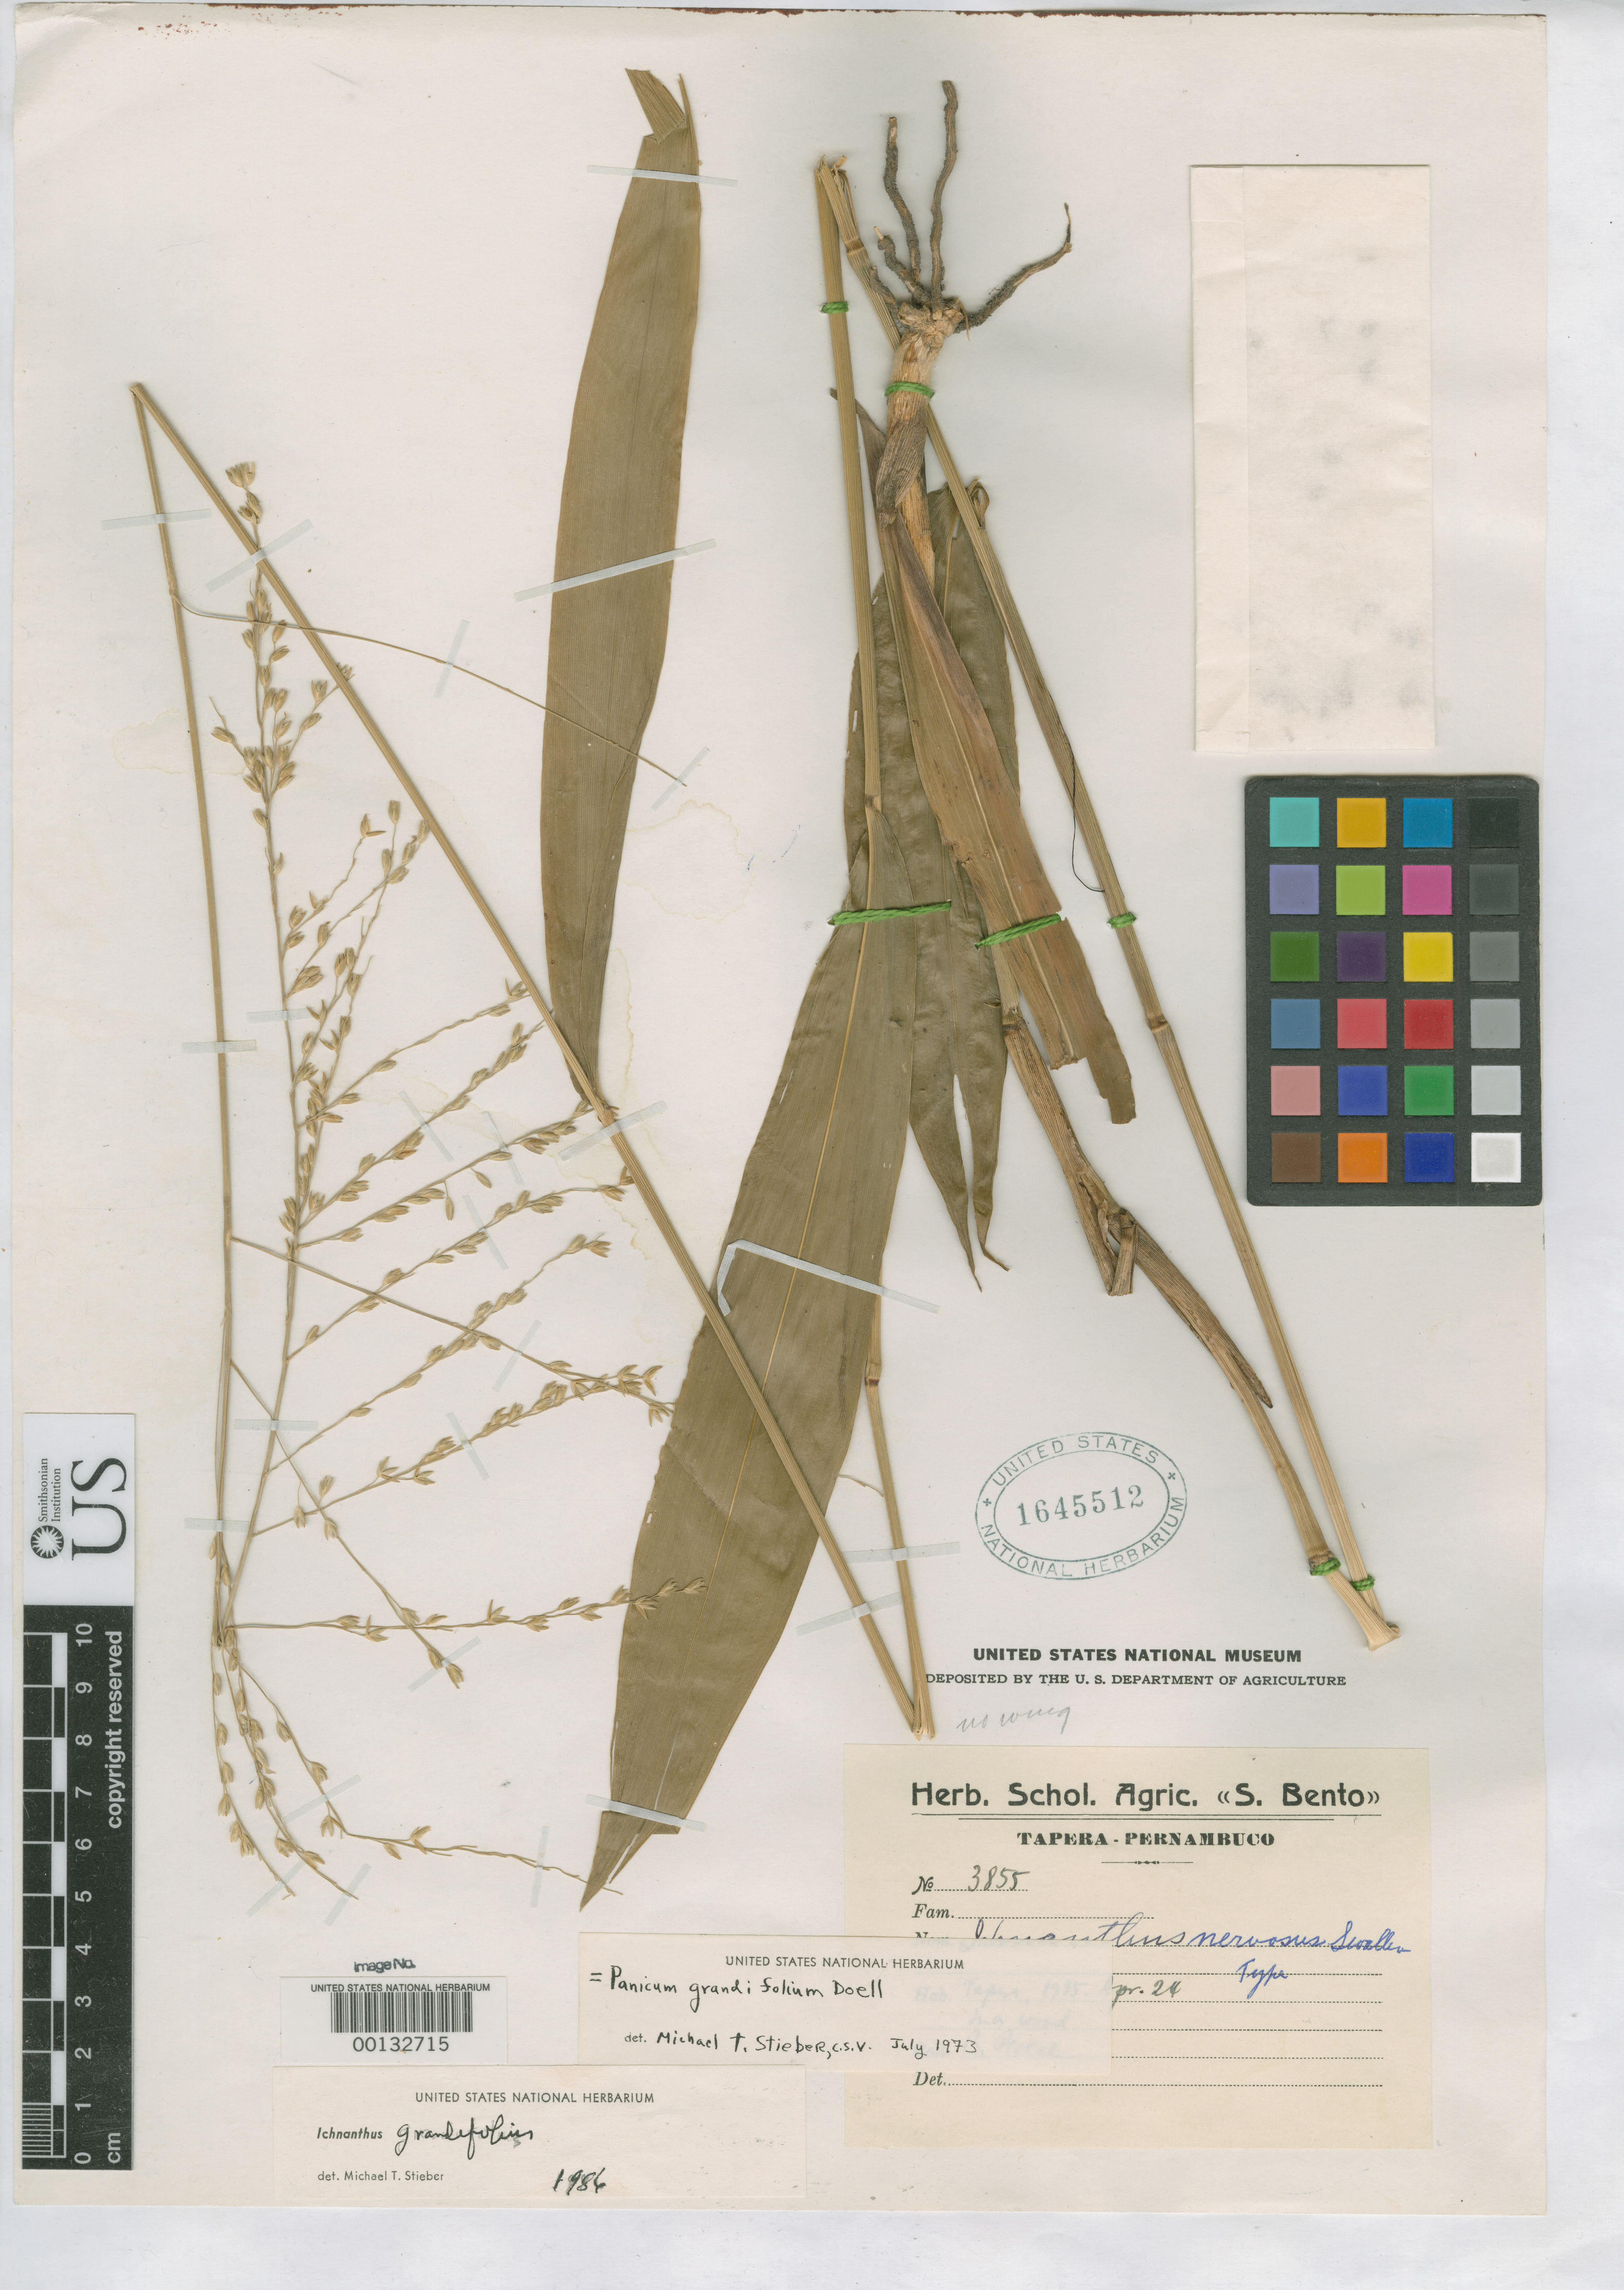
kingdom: Plantae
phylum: Tracheophyta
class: Liliopsida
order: Poales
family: Poaceae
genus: Ichnanthus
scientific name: Ichnanthus nervosus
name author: Swallen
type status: Type Collection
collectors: B. J. Pickel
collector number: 3855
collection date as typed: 24 Apr 1935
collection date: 1935-04-24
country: Brazil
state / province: Pernambuco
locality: Tapera.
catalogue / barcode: US 1645512